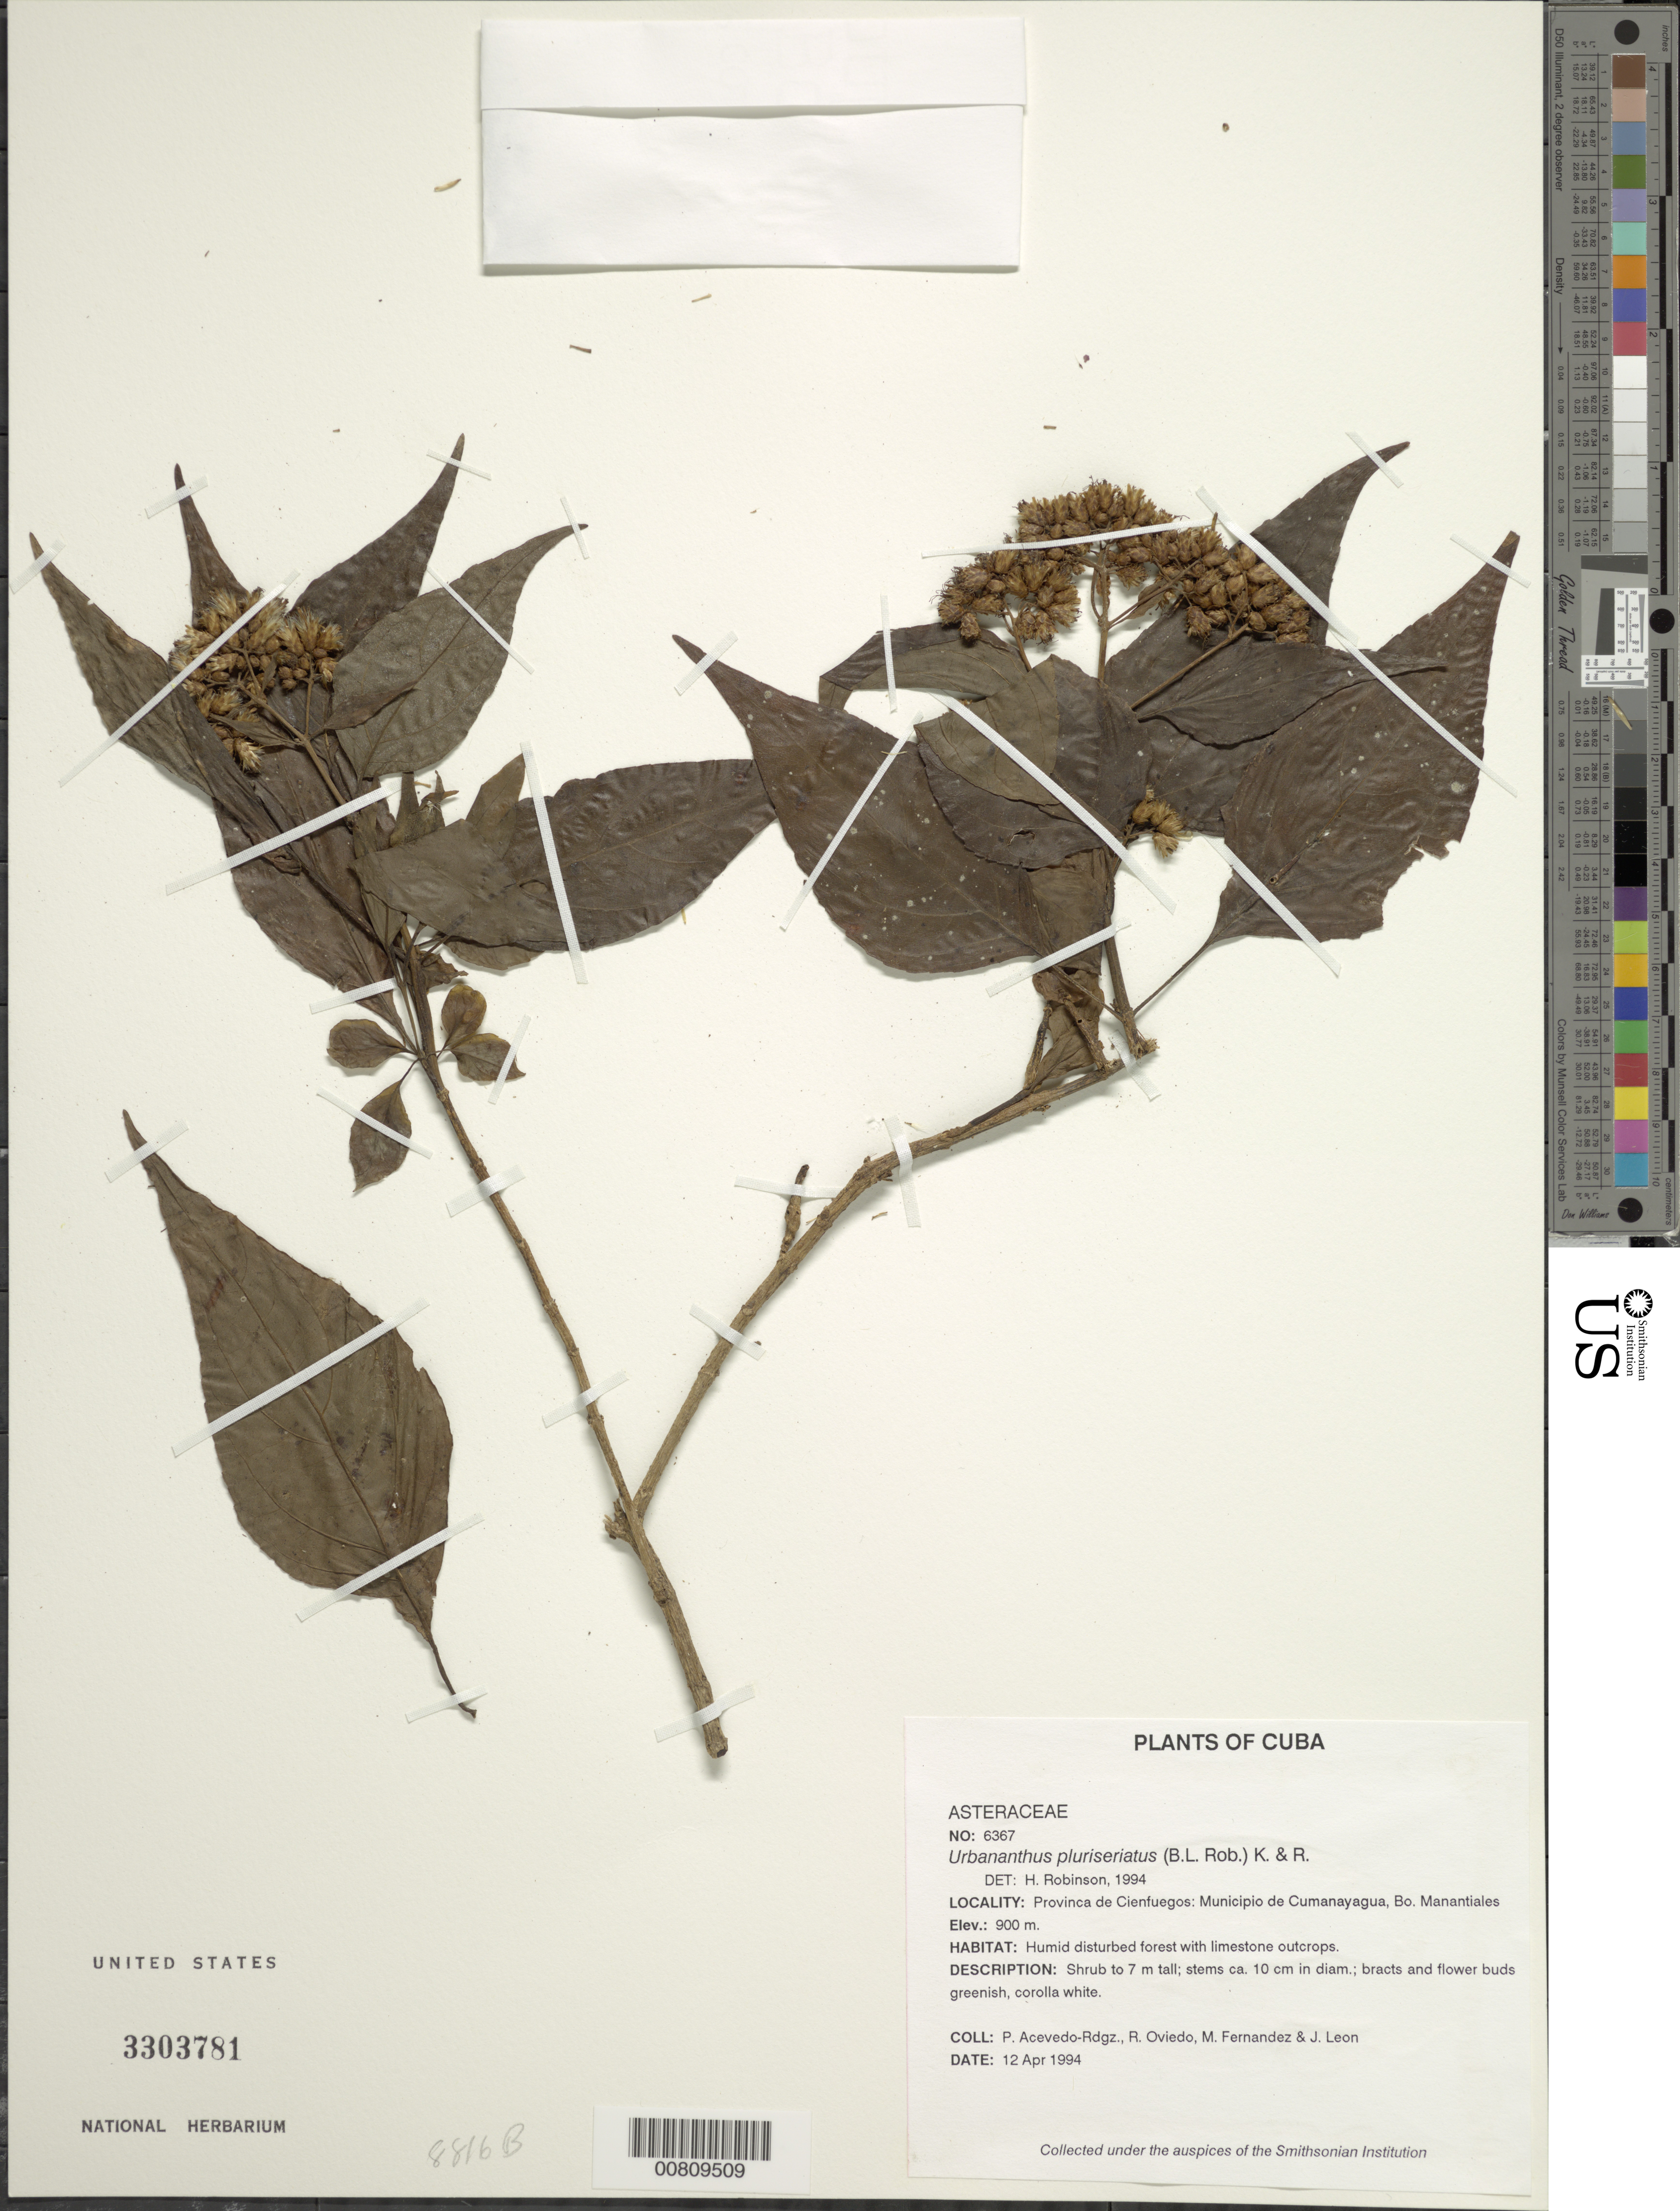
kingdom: Plantae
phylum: Tracheophyta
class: Magnoliopsida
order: Asterales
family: Asteraceae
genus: Urbananthus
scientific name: Urbananthus pluriseriatus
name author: (B.L. Rob.) R.M. King & H. Rob.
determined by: Robinson, Harold E., (US)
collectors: P. Acevedo-Rodr., R. Oviedo, M. Fernández & J. León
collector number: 6367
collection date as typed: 12 Apr 1994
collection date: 1994-04-12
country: Cuba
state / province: Cienfuegos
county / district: Municipio de Cumanayagua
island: Cuba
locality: Bo Manantiales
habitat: Humid disturbed forest with limestone outcrops.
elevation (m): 900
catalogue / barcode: US 3303781